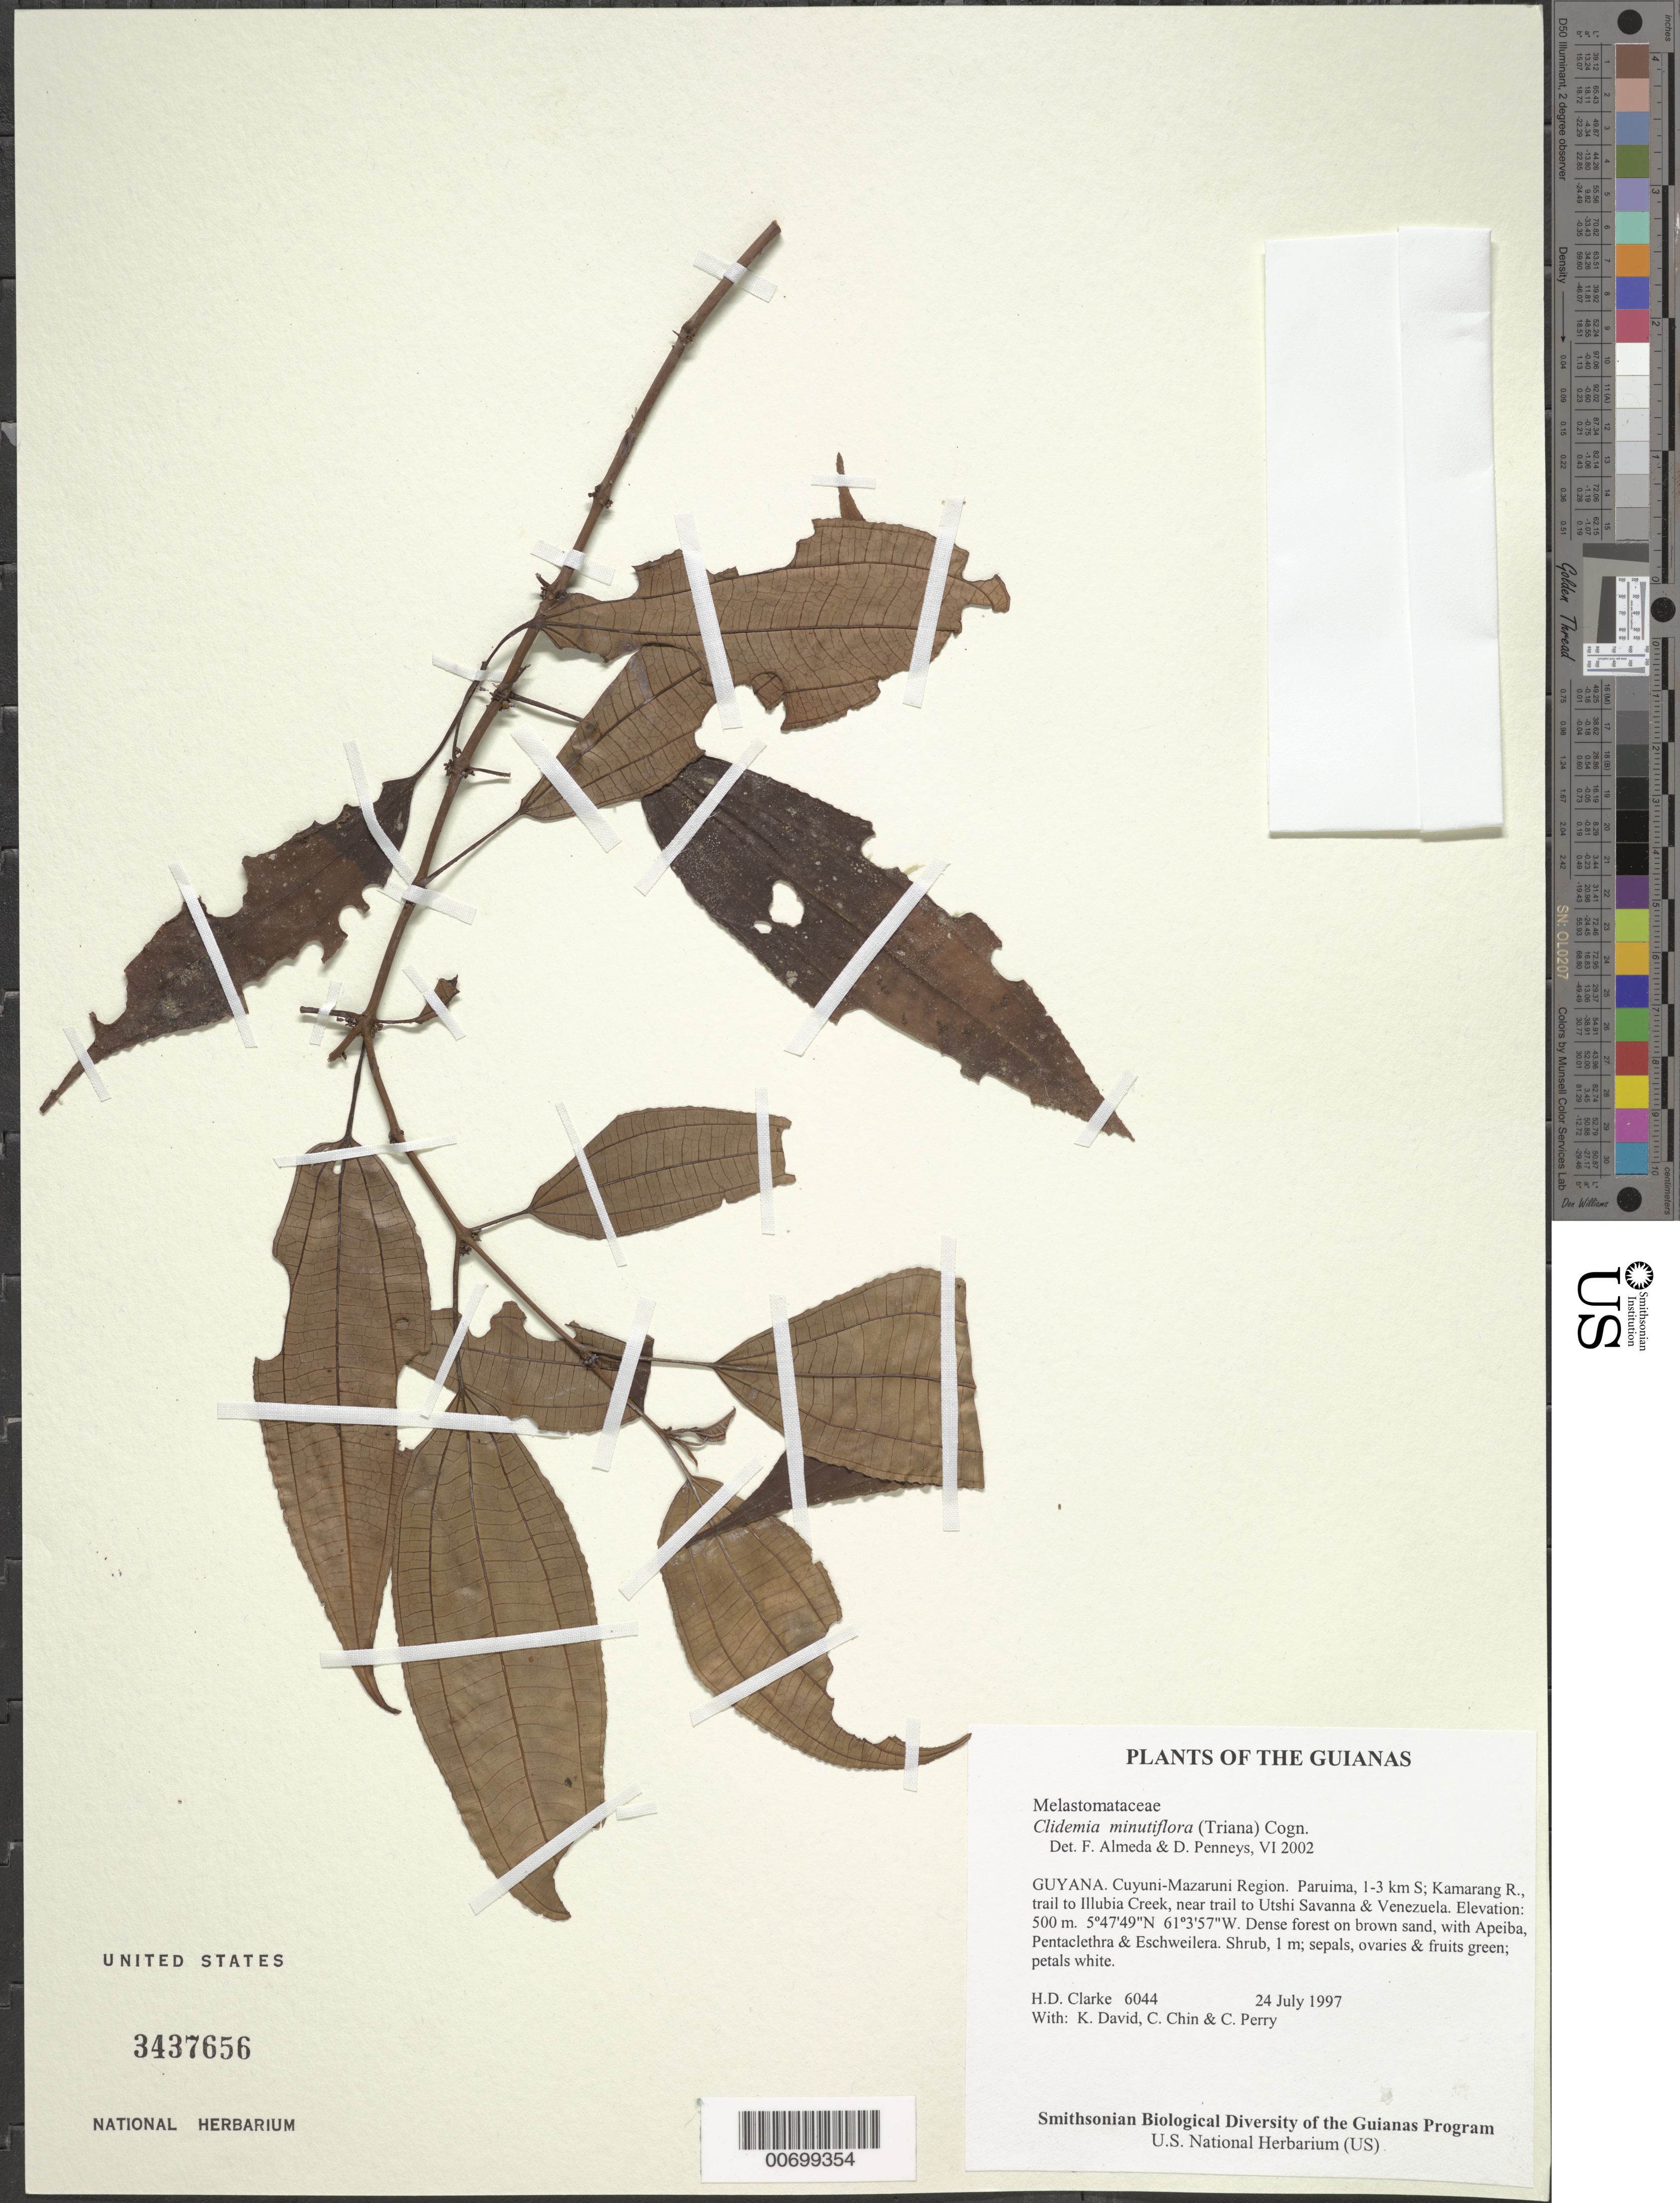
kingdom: Plantae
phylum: Tracheophyta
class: Magnoliopsida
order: Myrtales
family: Melastomataceae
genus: Clidemia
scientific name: Clidemia minutiflora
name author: (Triana) Cogn.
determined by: Almeda, F.; Penneys, D. S.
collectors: H. D. Clarke, K. David, C. Chin & C. Perry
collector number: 6044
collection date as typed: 24 July 1997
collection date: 1997-07-24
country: Guyana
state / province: Cuyuni-Mazaruni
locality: Paruima, 1-3 km S; Kamarang R., trail to Illubia Creek, near trail to Utshi Savanna & Venezuela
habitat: Dense forest on brown sand, with Apeiba, Pentaclethra & Eschweilera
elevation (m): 500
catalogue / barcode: US 3437656